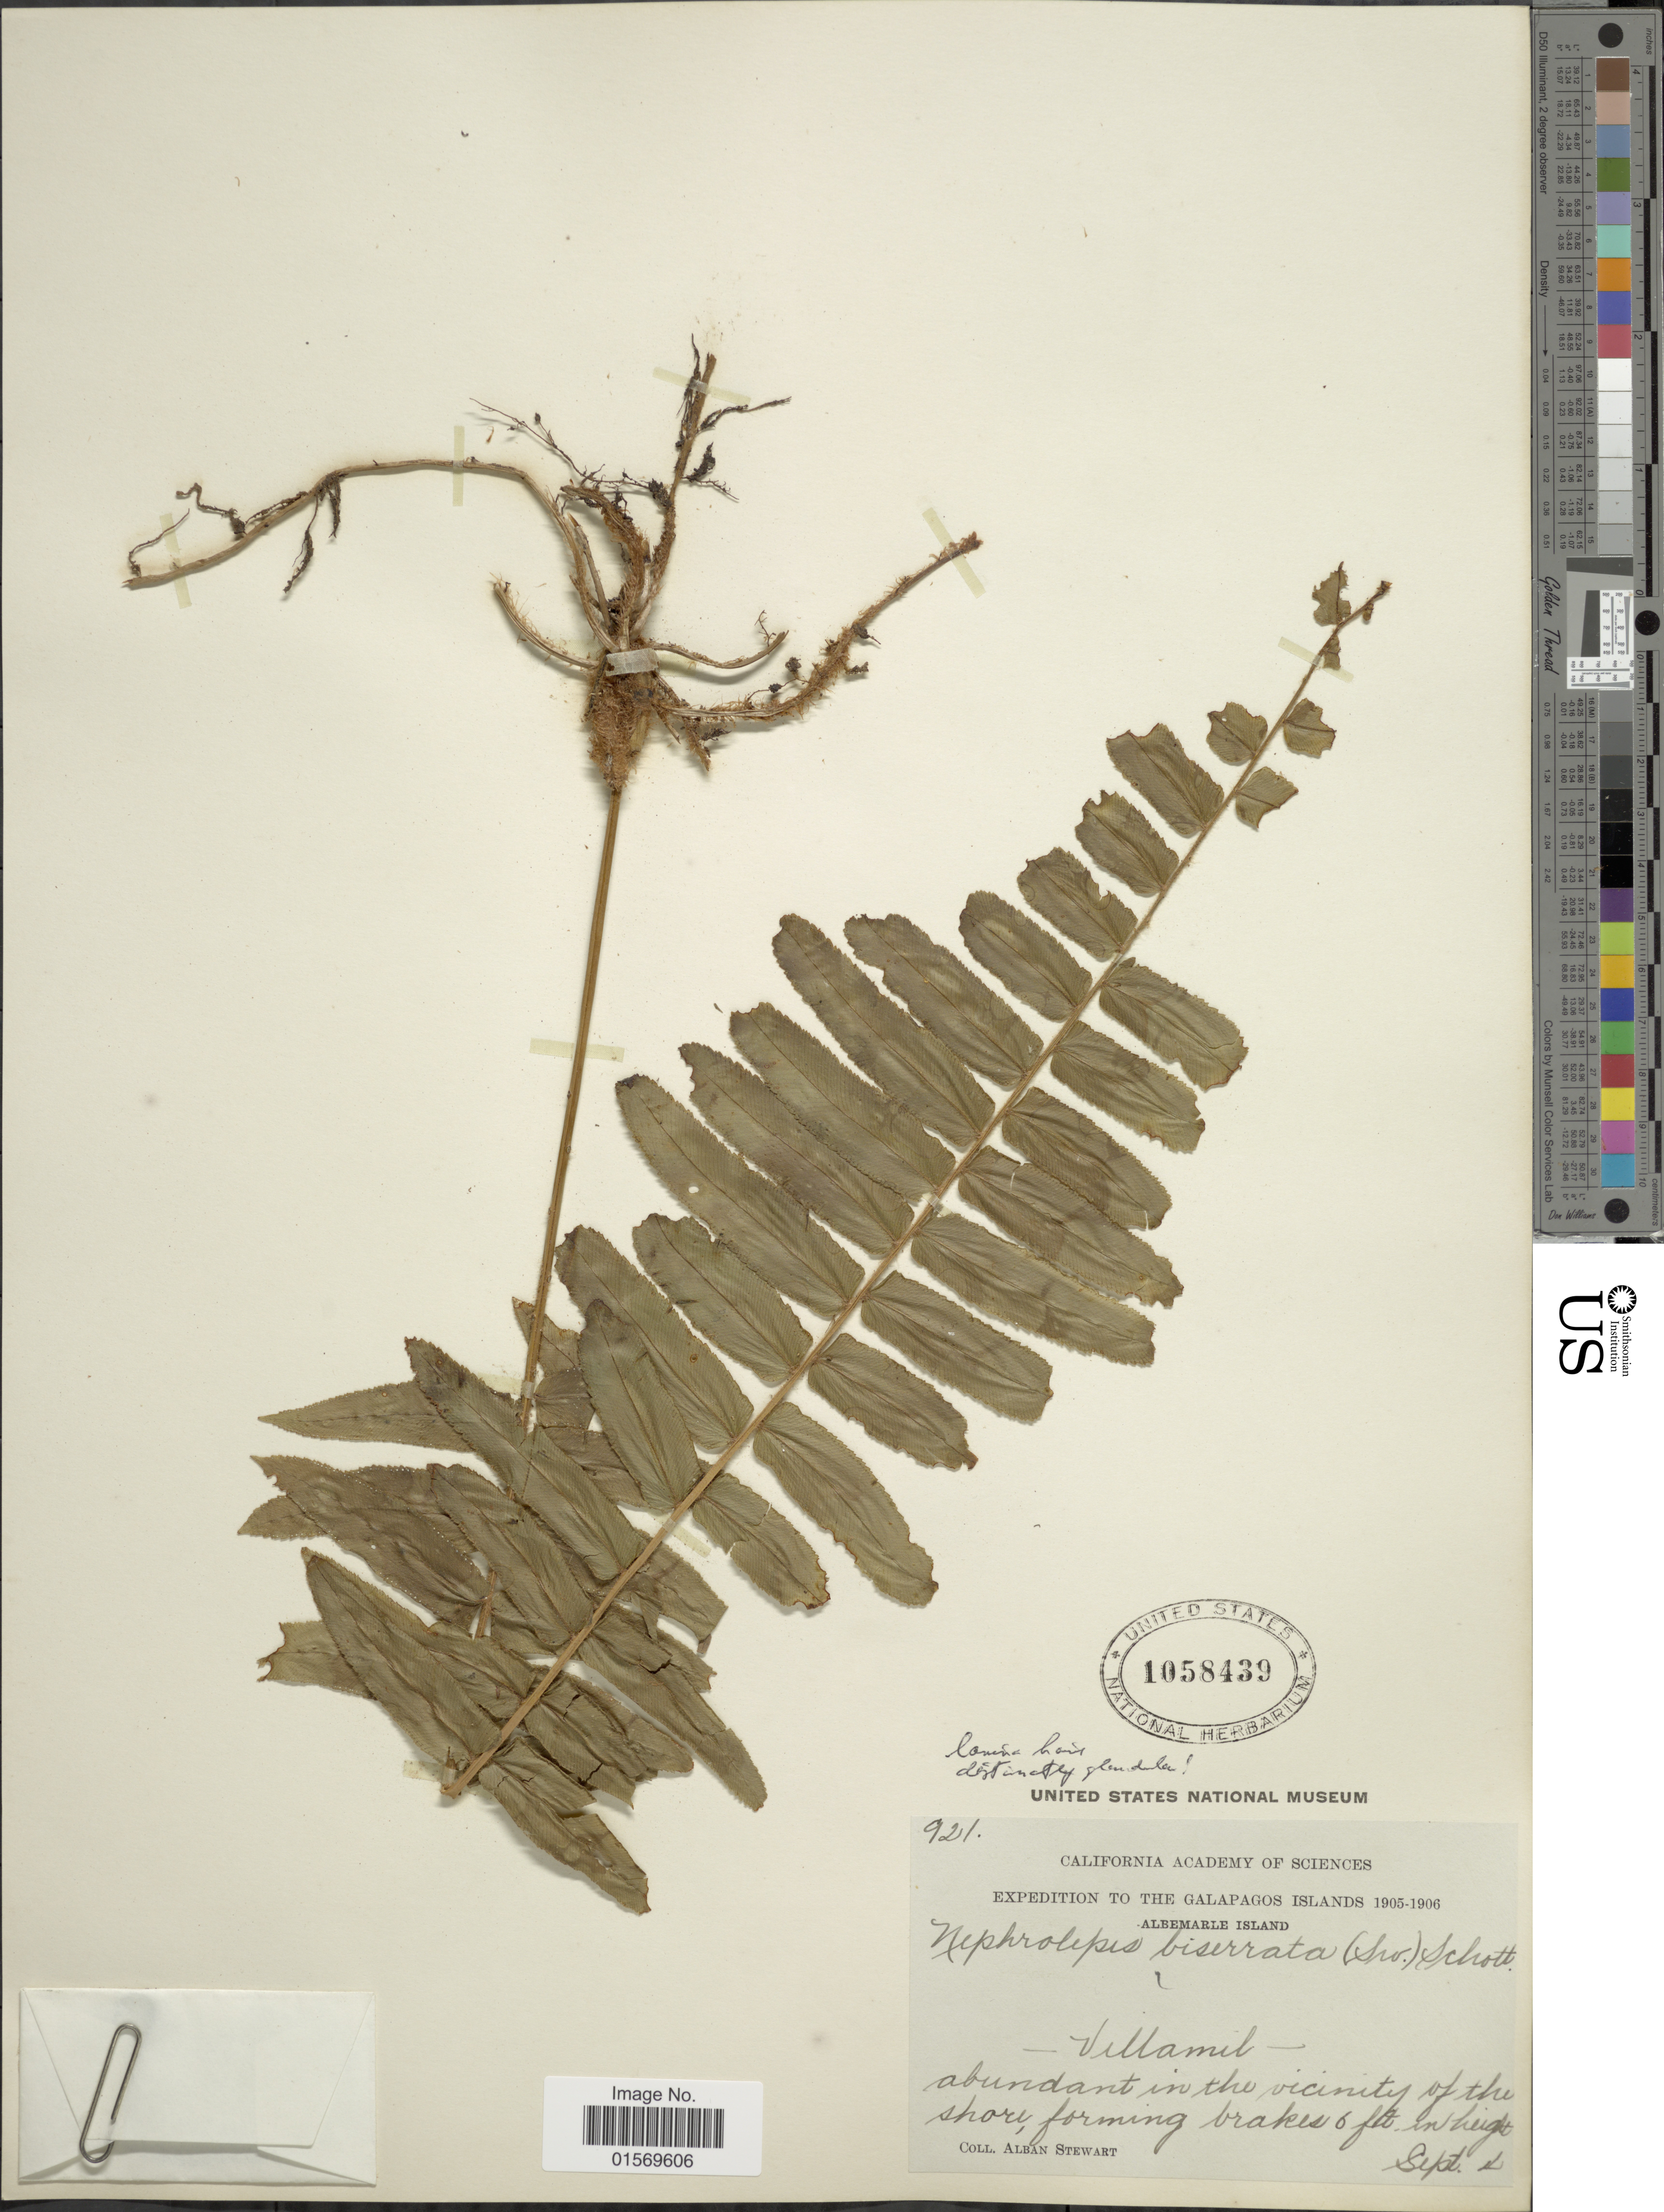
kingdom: Plantae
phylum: Tracheophyta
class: Polypodiopsida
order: Polypodiales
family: Nephrolepidaceae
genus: Nephrolepis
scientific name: Nephrolepis biserrata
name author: (Sw.) Schott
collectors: A. Stewart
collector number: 921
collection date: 1905-09-02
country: Ecuador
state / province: Colón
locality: Galapagos Islands, Alemarle Island, Villamil.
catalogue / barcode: US 1058439